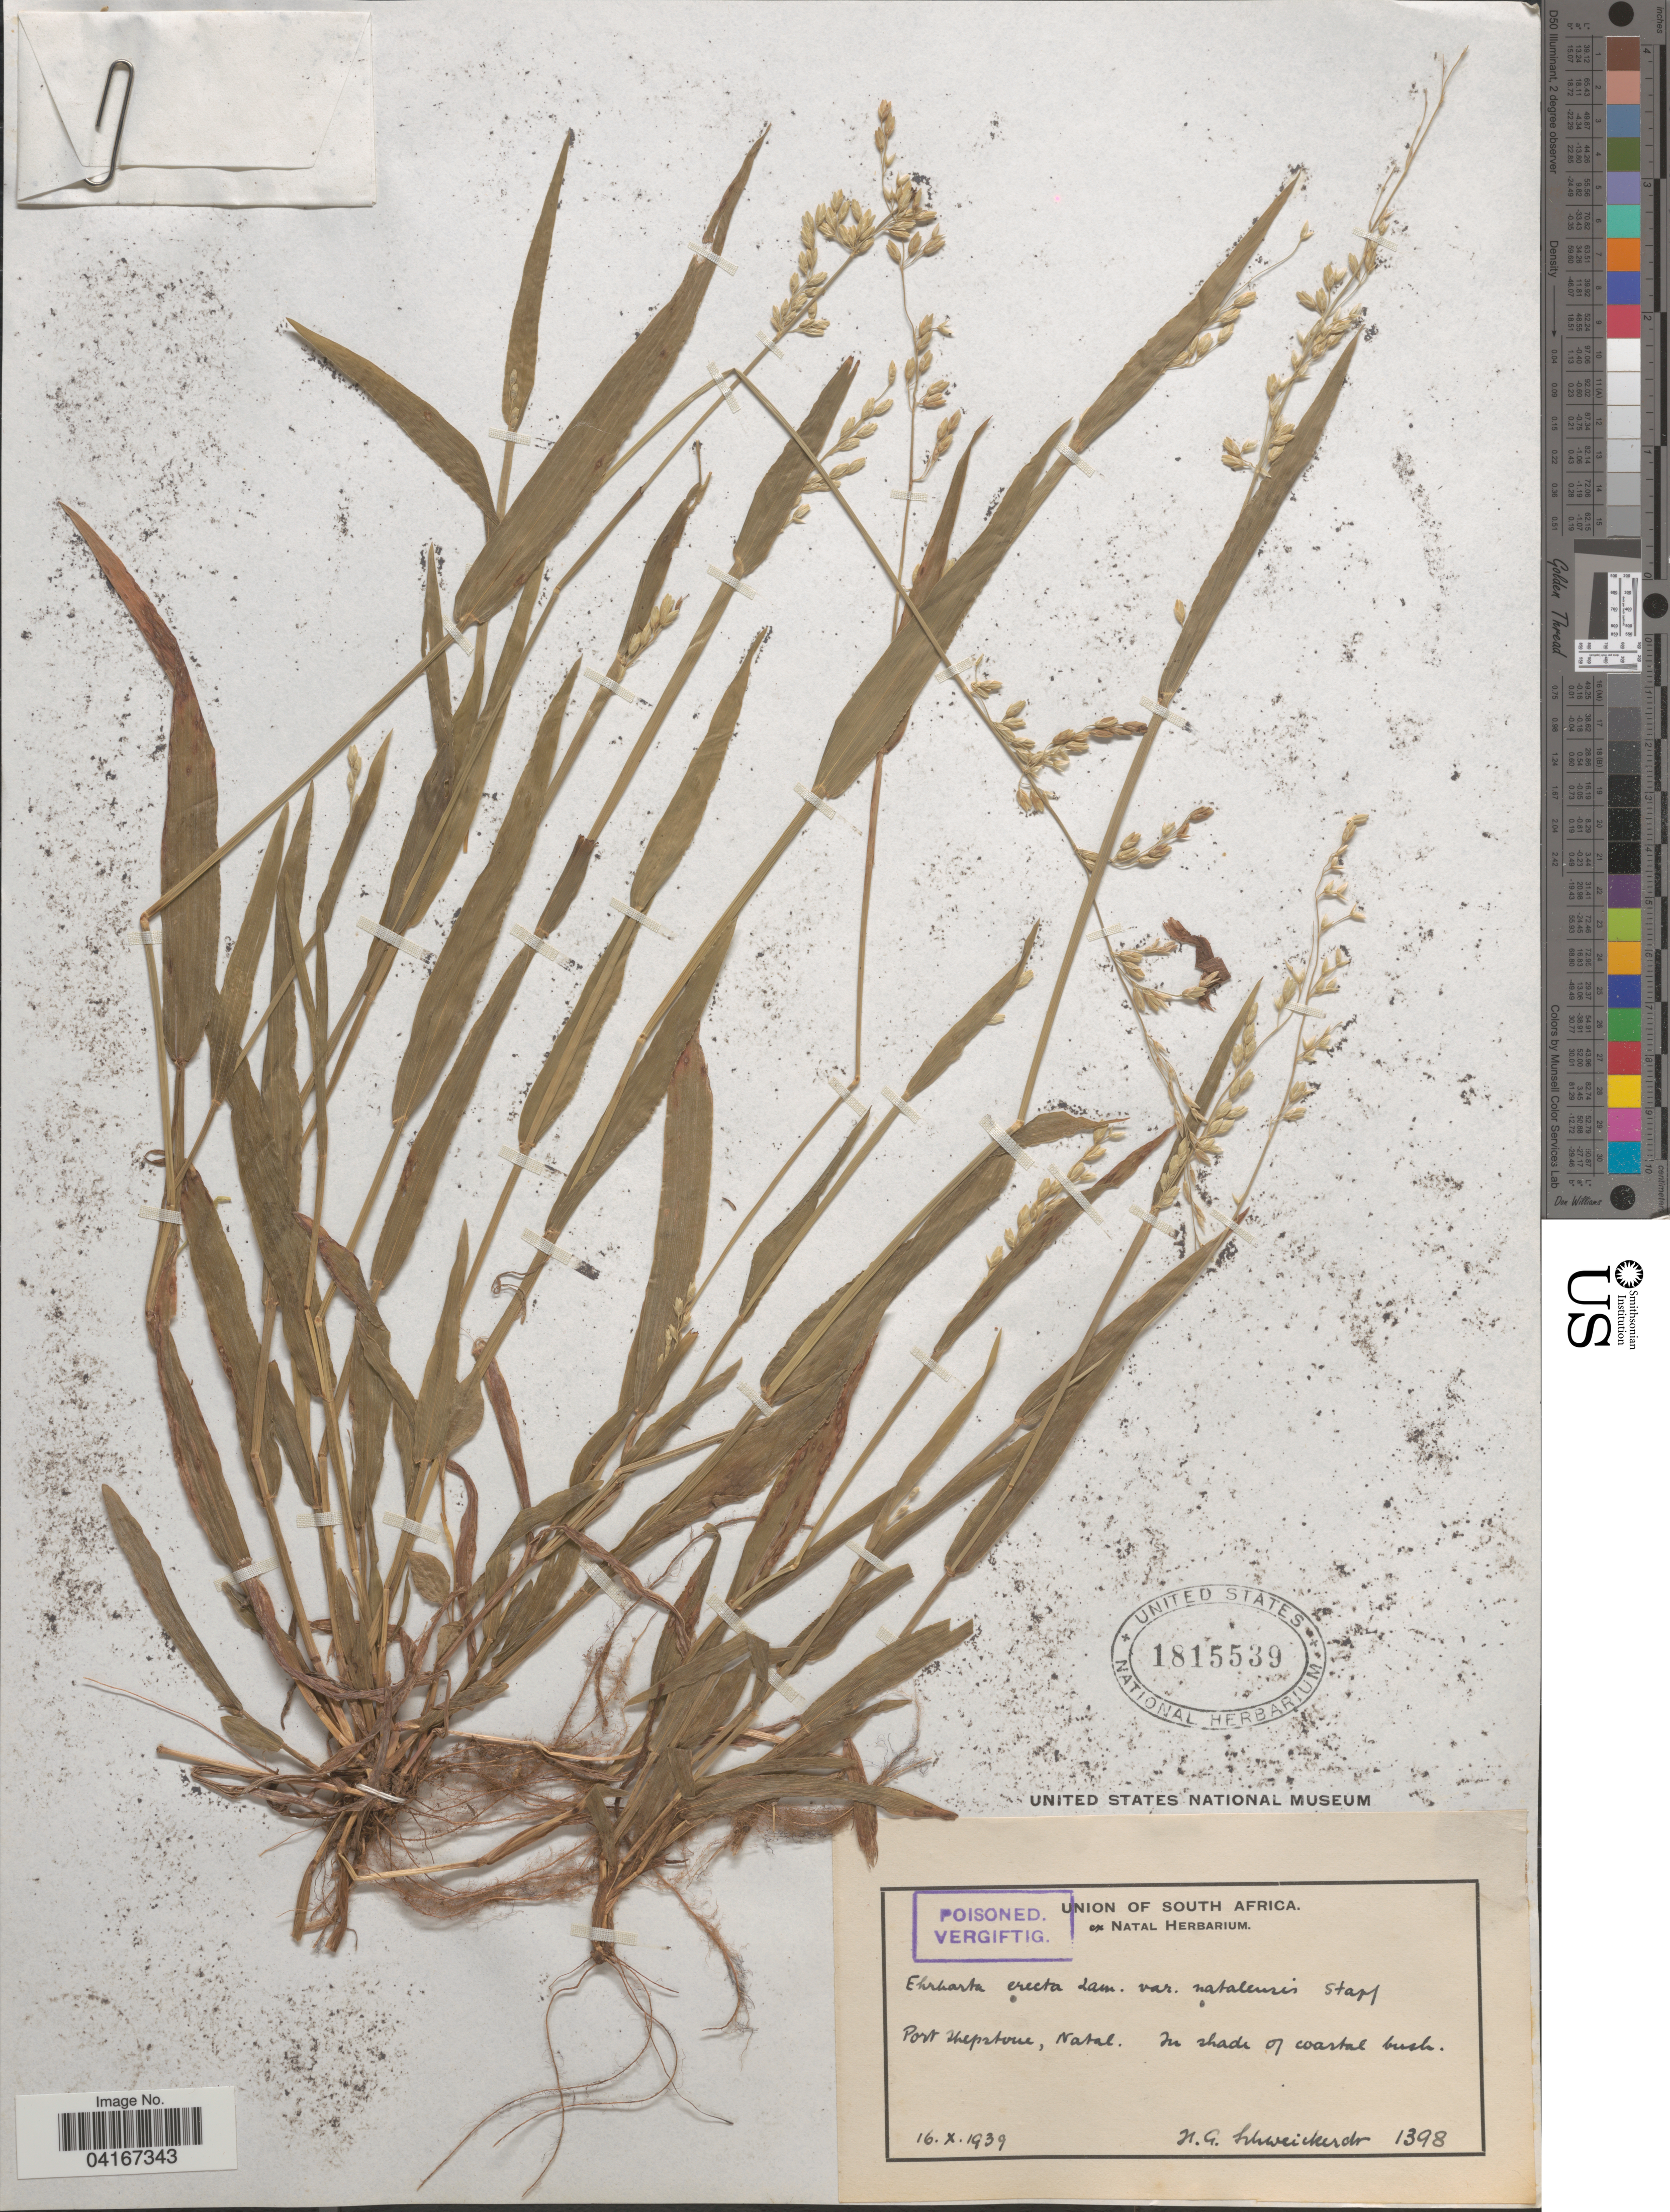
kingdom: Plantae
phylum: Tracheophyta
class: Liliopsida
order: Poales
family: Poaceae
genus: Ehrharta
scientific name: Ehrharta erecta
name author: Lam.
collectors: H. Schweickerdt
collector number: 1398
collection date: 1939-10-16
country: South Africa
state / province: KwaZulu-Natal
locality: Union of South Africa. Port Shepstone, Natal.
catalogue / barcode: US 1815539